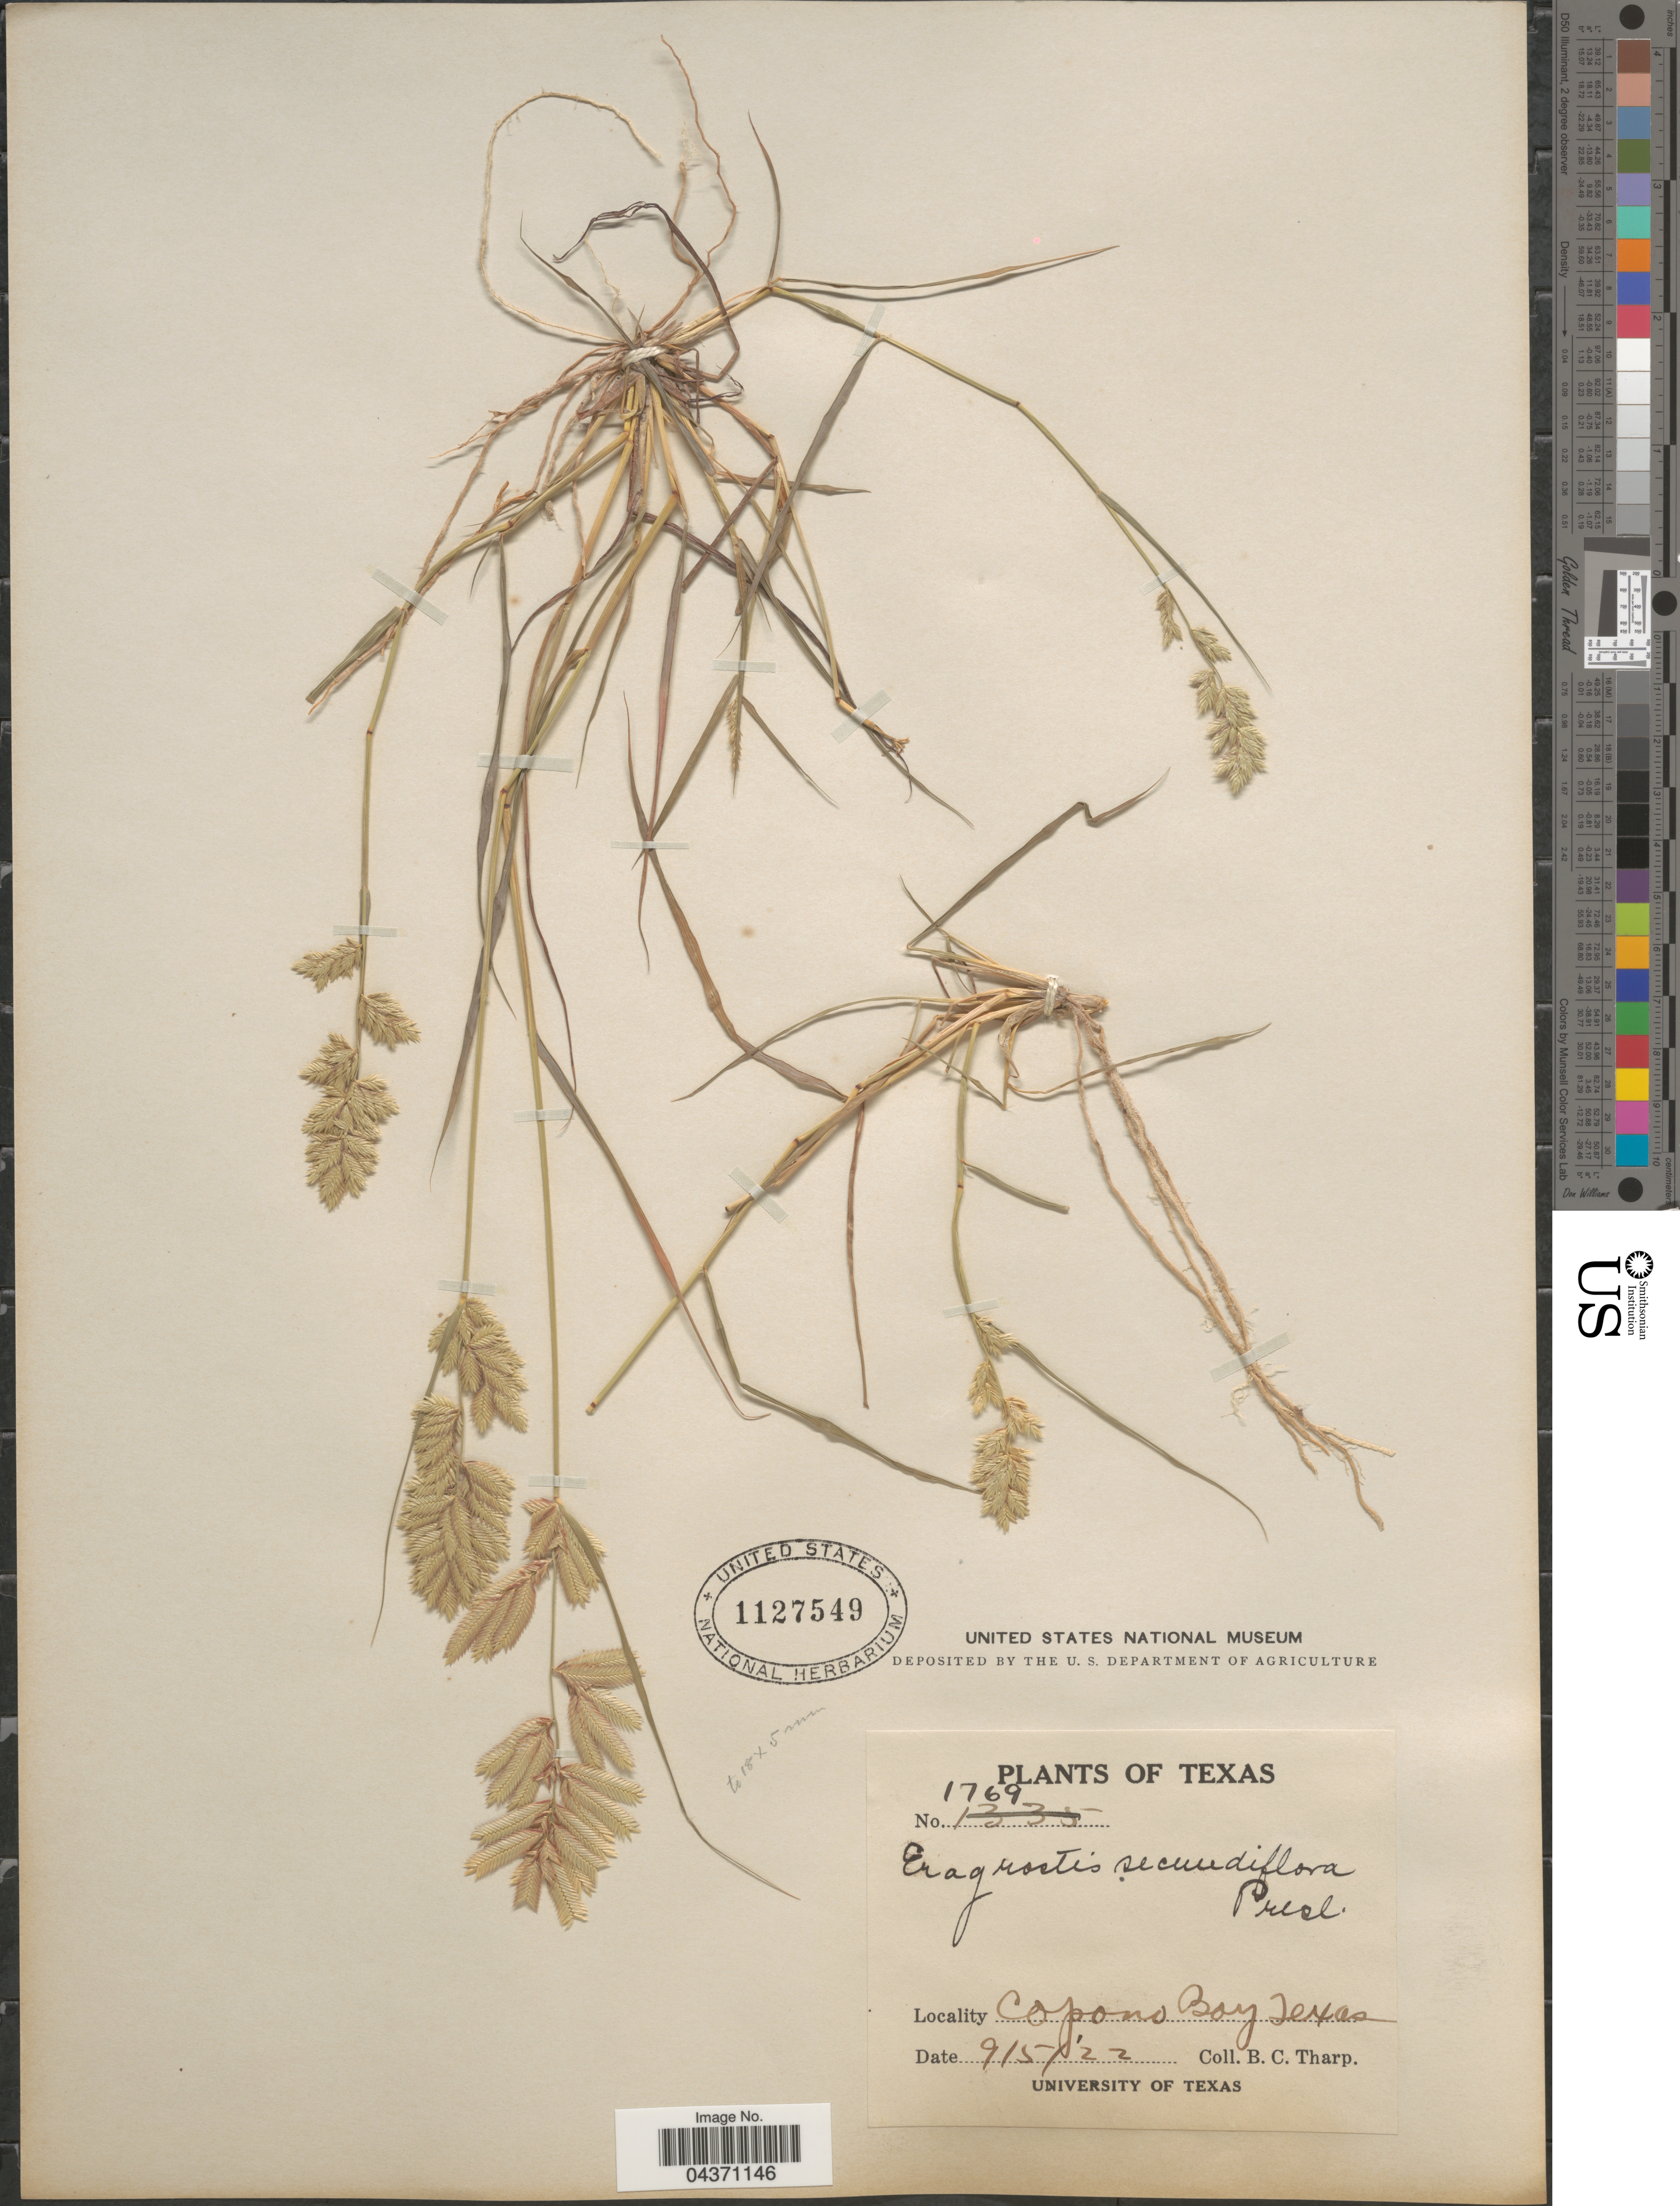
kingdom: Plantae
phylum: Tracheophyta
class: Liliopsida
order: Poales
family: Poaceae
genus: Eragrostis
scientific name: Eragrostis secundiflora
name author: J. Presl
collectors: B. C. Tharp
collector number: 1769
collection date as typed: Transcribed d/m/y: 5/9/22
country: United States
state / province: Texas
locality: Copano Bay.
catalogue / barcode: US 1127549